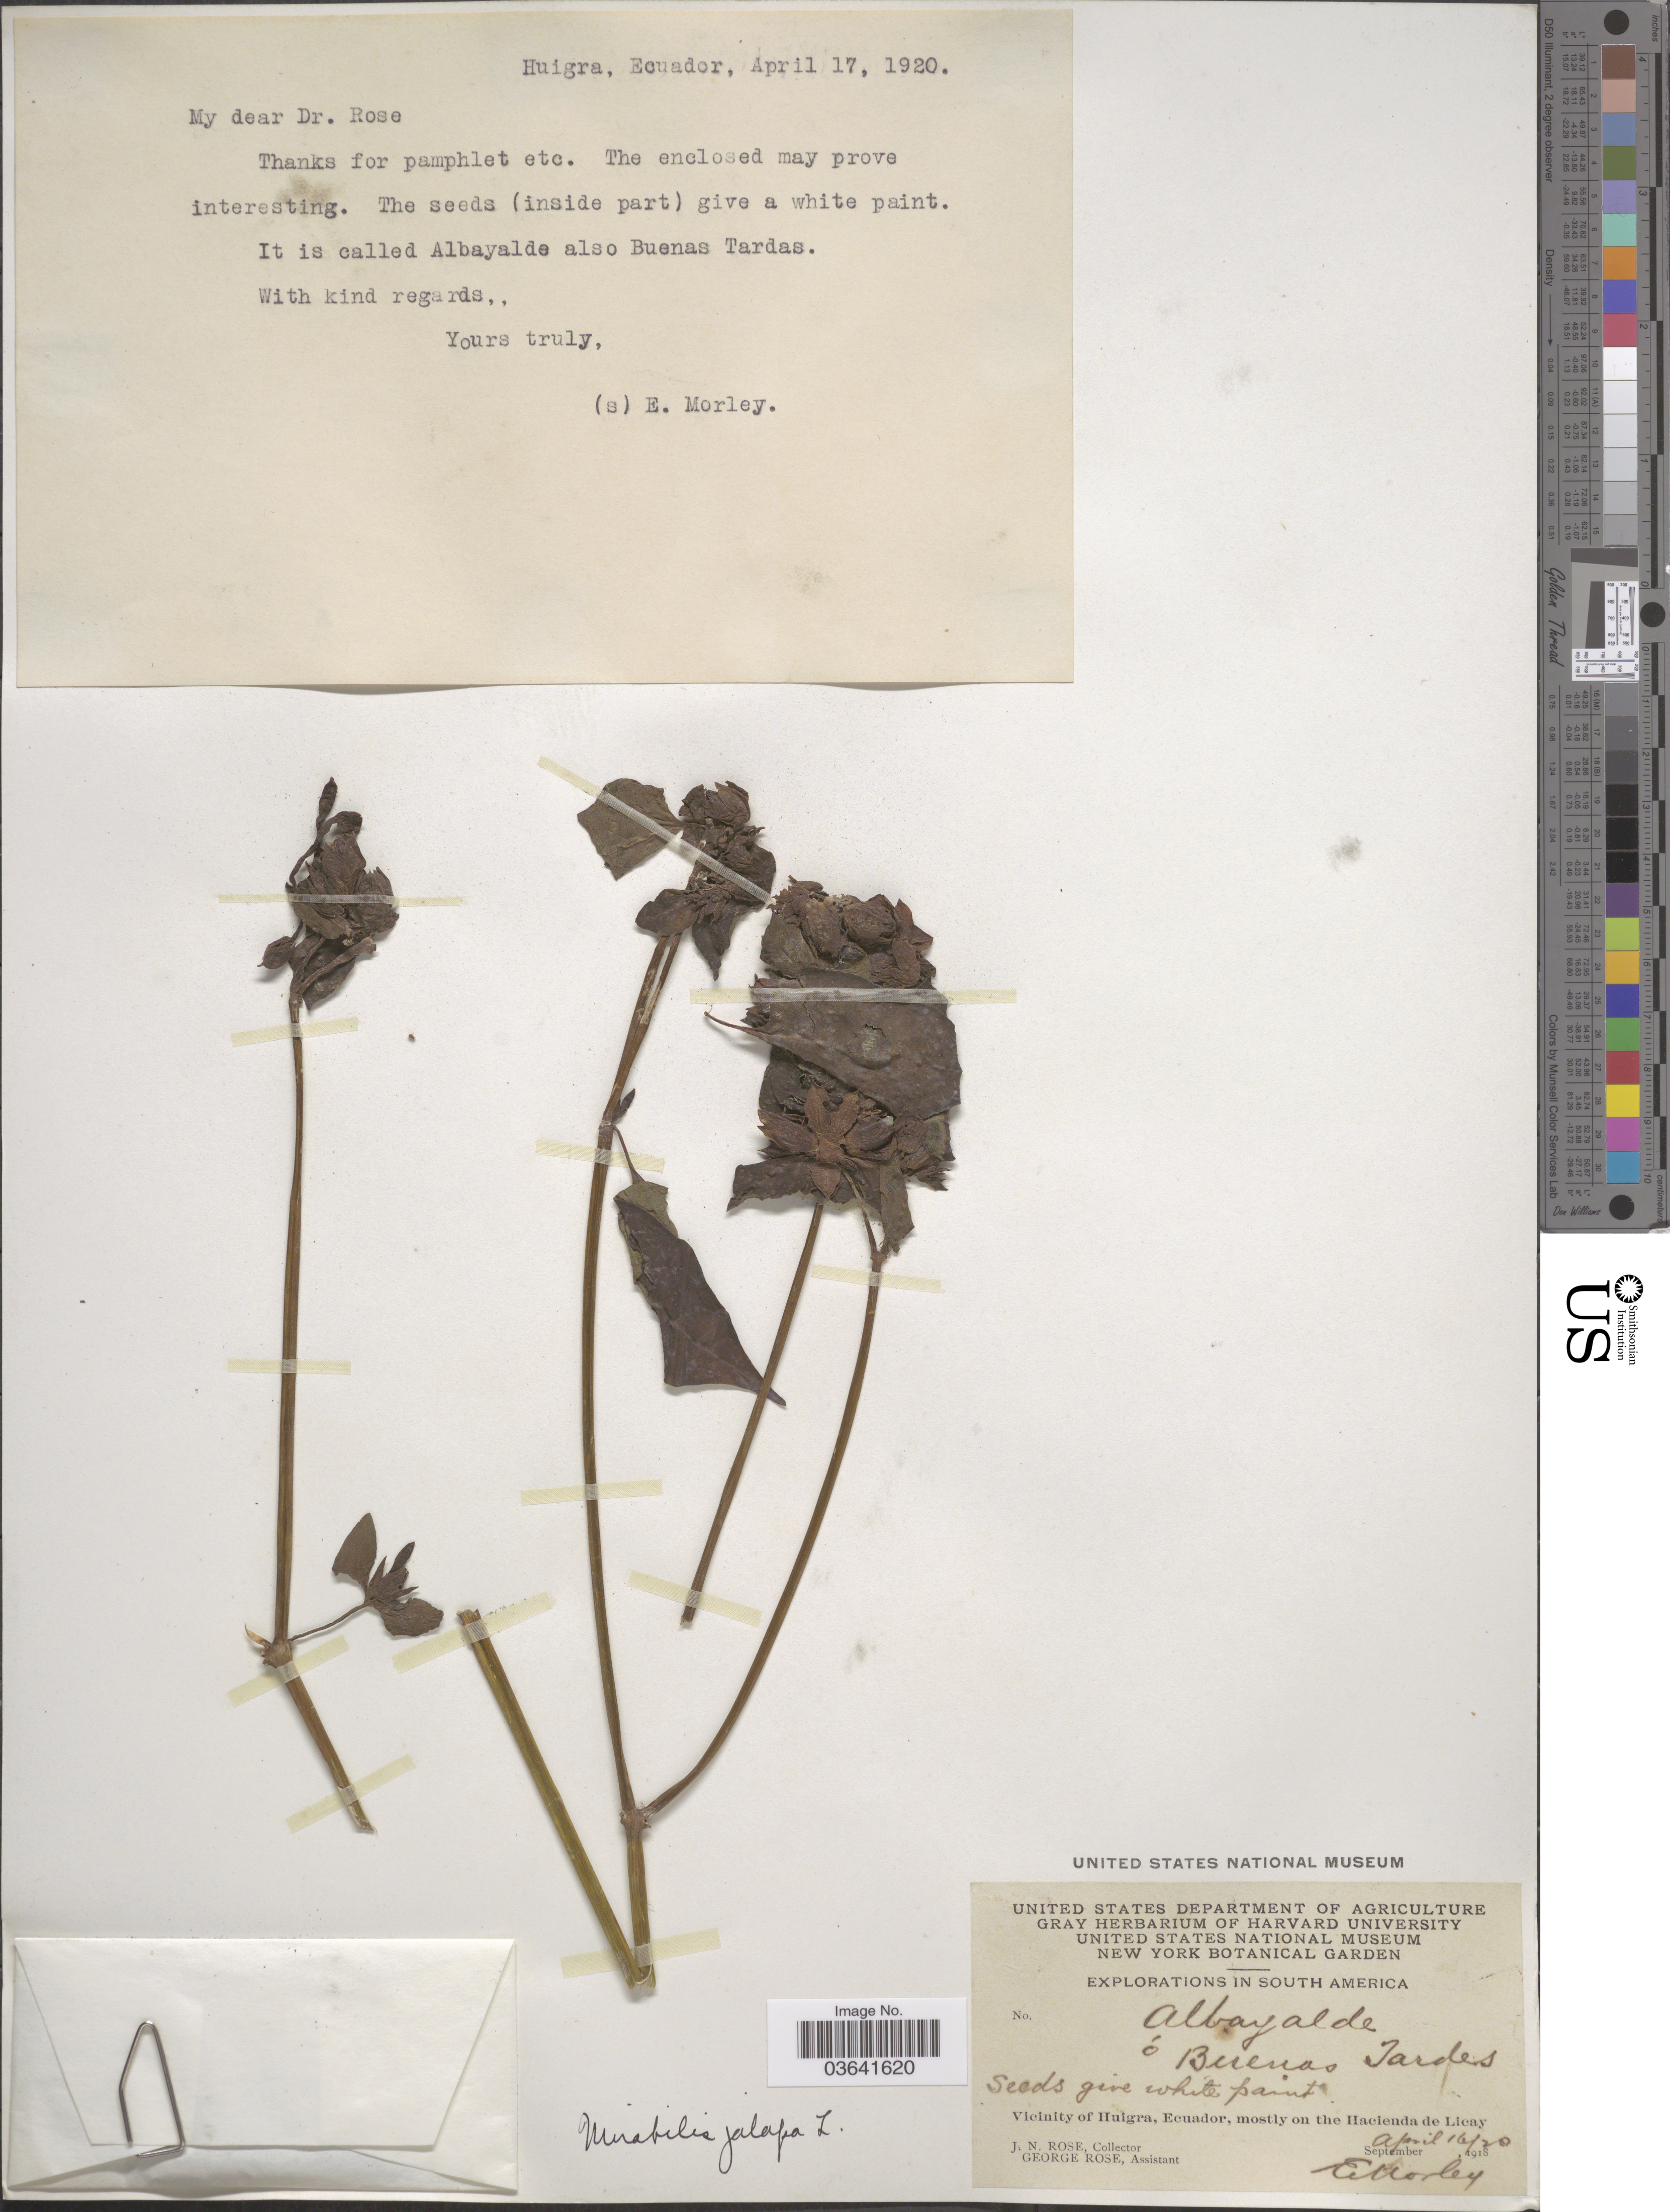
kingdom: Plantae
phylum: Tracheophyta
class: Magnoliopsida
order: Caryophyllales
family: Nyctaginaceae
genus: Mirabilis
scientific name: Mirabilis jalapa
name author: L.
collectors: J. N. Rose & G. Rose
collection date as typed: Transcribed d/m/y: 16/4/28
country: Ecuador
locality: Vicinity of Huigra, mostly on the Hacienda de Licay.